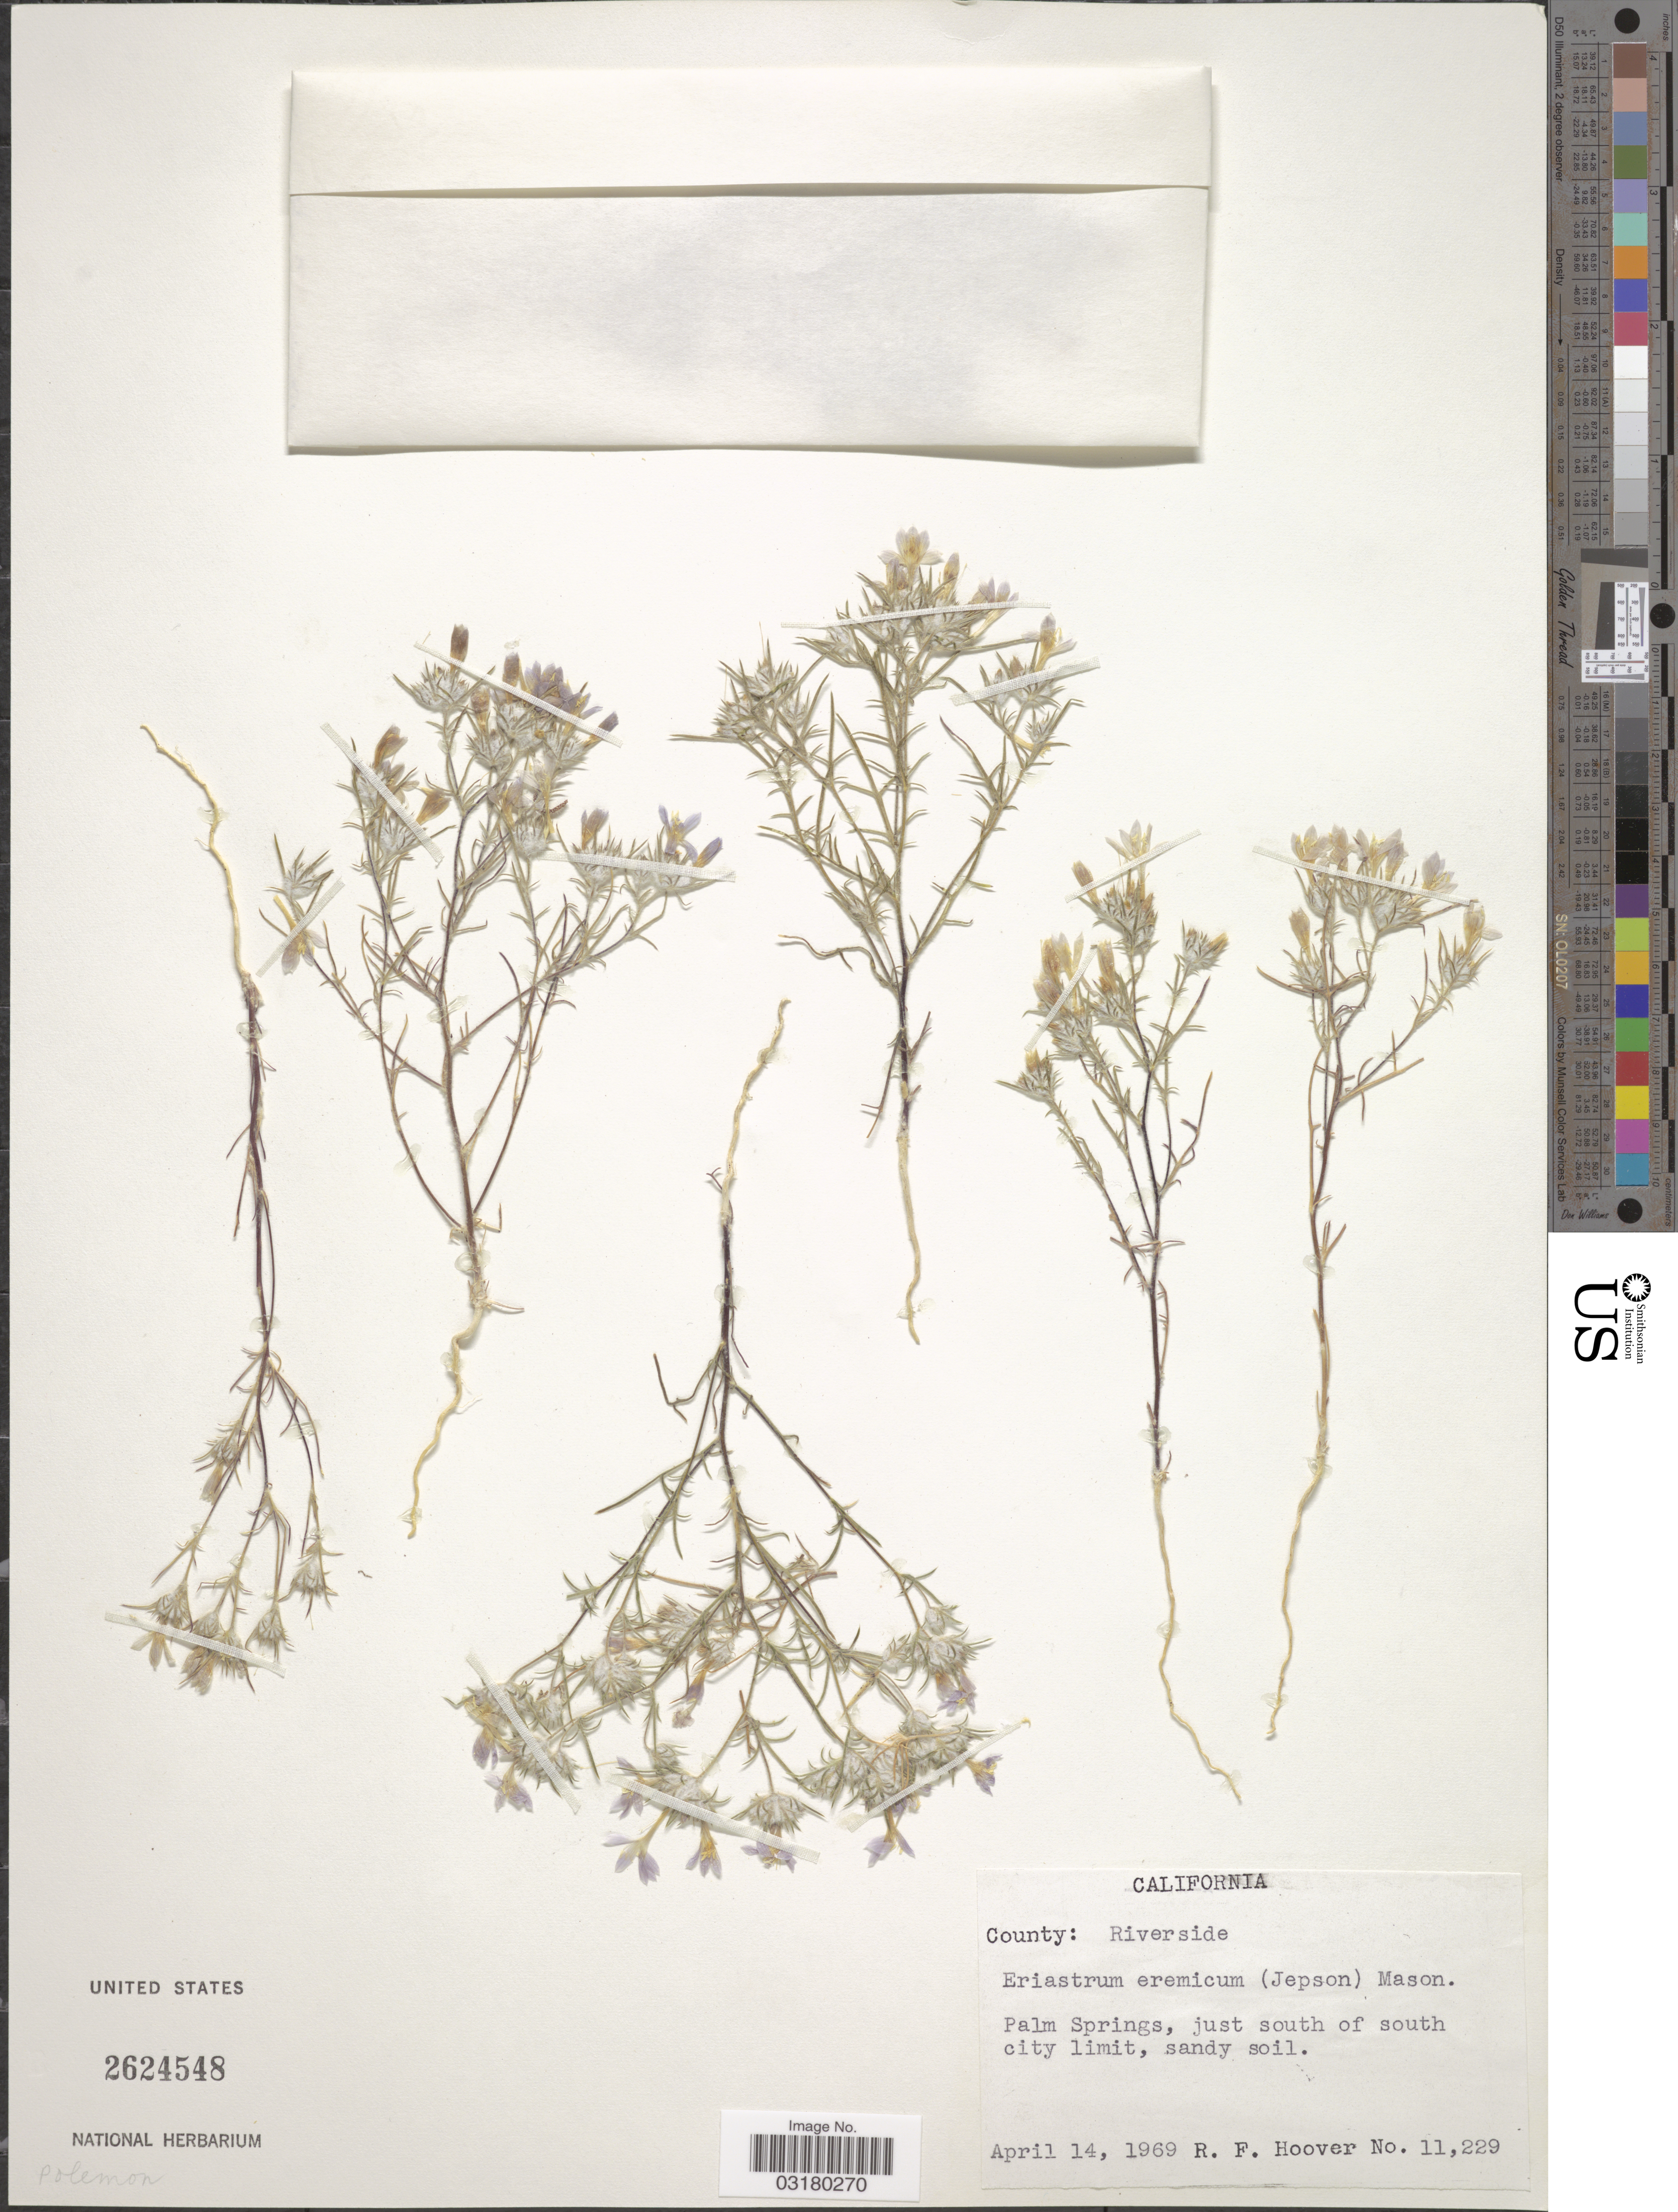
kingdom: Plantae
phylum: Tracheophyta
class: Magnoliopsida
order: Ericales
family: Polemoniaceae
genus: Eriastrum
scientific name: Eriastrum eremicum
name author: (Jeps.) H. Mason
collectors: R. F. Hoover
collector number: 11229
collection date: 1969-04-14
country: United States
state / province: California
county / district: Riverside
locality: County: Riverside. Palm Springs, just south of south city limit, sandy soil.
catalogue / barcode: US 2624548